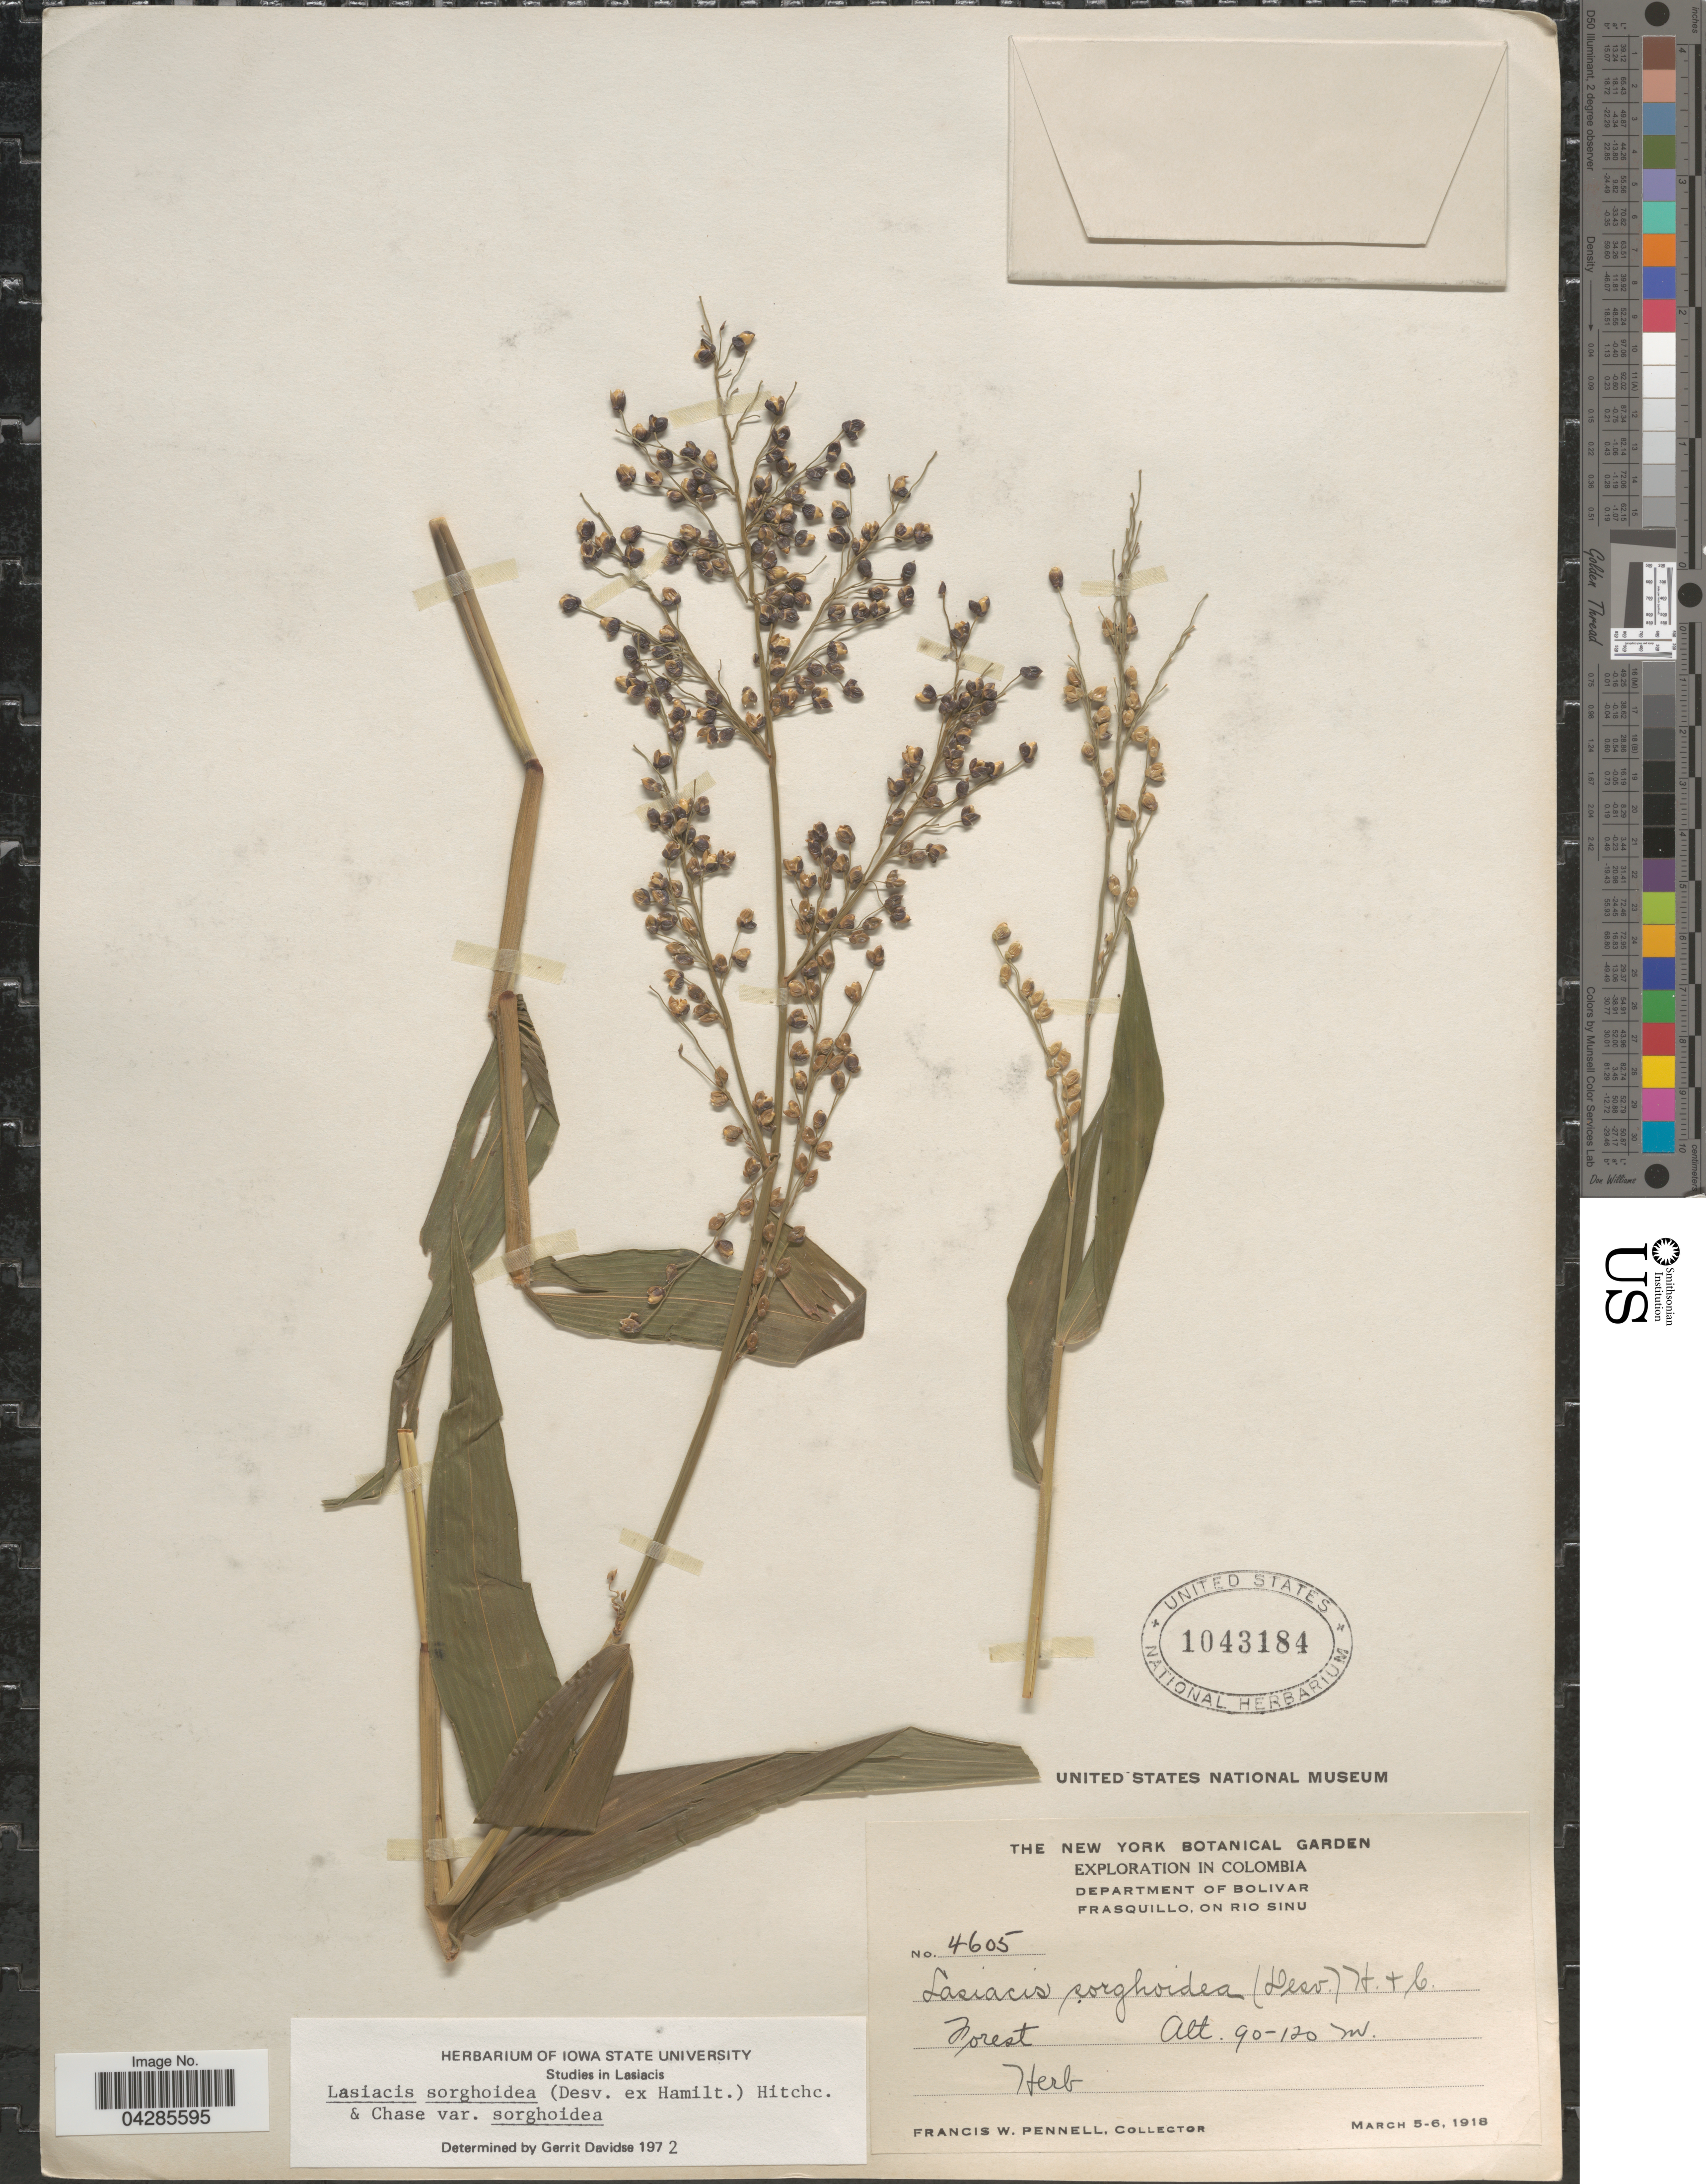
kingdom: Plantae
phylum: Tracheophyta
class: Liliopsida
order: Poales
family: Poaceae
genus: Lasiacis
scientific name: Lasiacis sorghoidea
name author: (Desv. ex Ham.) Hitchc. & Chase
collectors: F. W. Pennell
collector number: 4605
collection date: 1918-03-05/1918-03-06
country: Colombia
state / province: Bolívar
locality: Exploration in Colombia. Department of Bolivar. Frasquillo, on Rio Sinu.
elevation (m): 90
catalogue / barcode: US 1043184